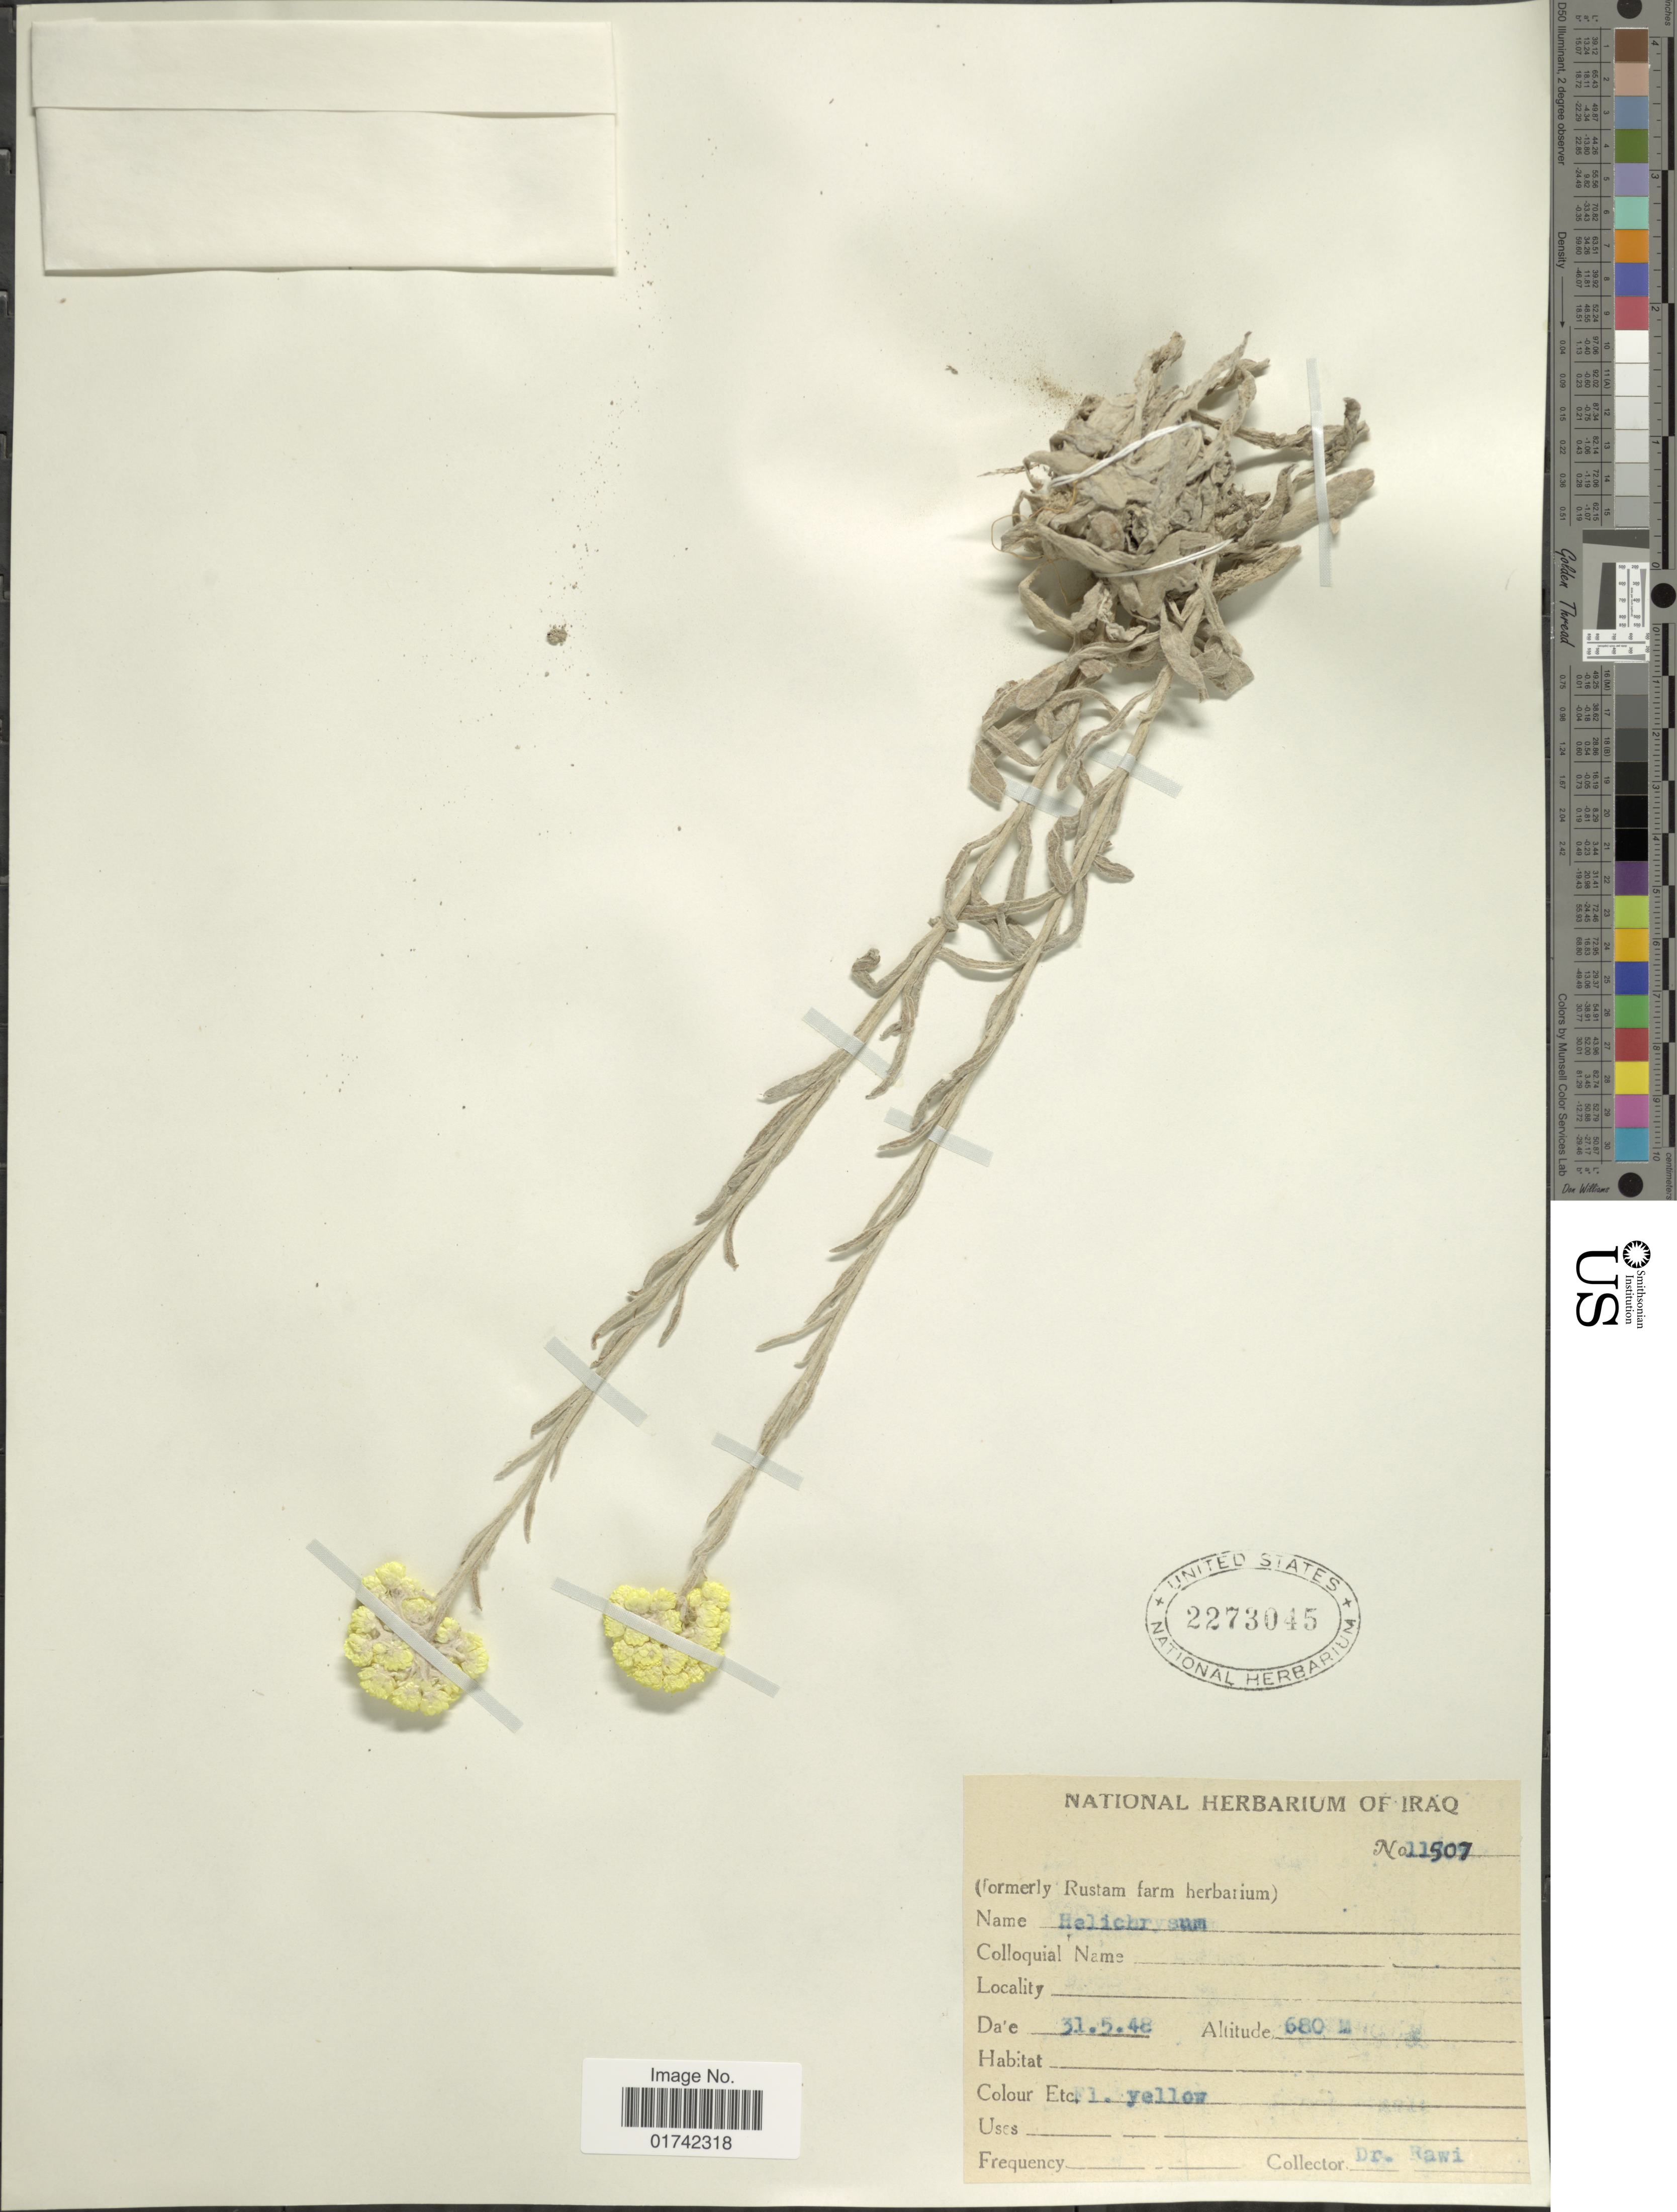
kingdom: Plantae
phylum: Tracheophyta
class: Magnoliopsida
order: Asterales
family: Asteraceae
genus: Helichrysum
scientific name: Helichrysum sp.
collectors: -. Rawi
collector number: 11507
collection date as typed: Transcribed d/m/y: 31/5/48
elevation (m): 680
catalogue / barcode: US 2273045